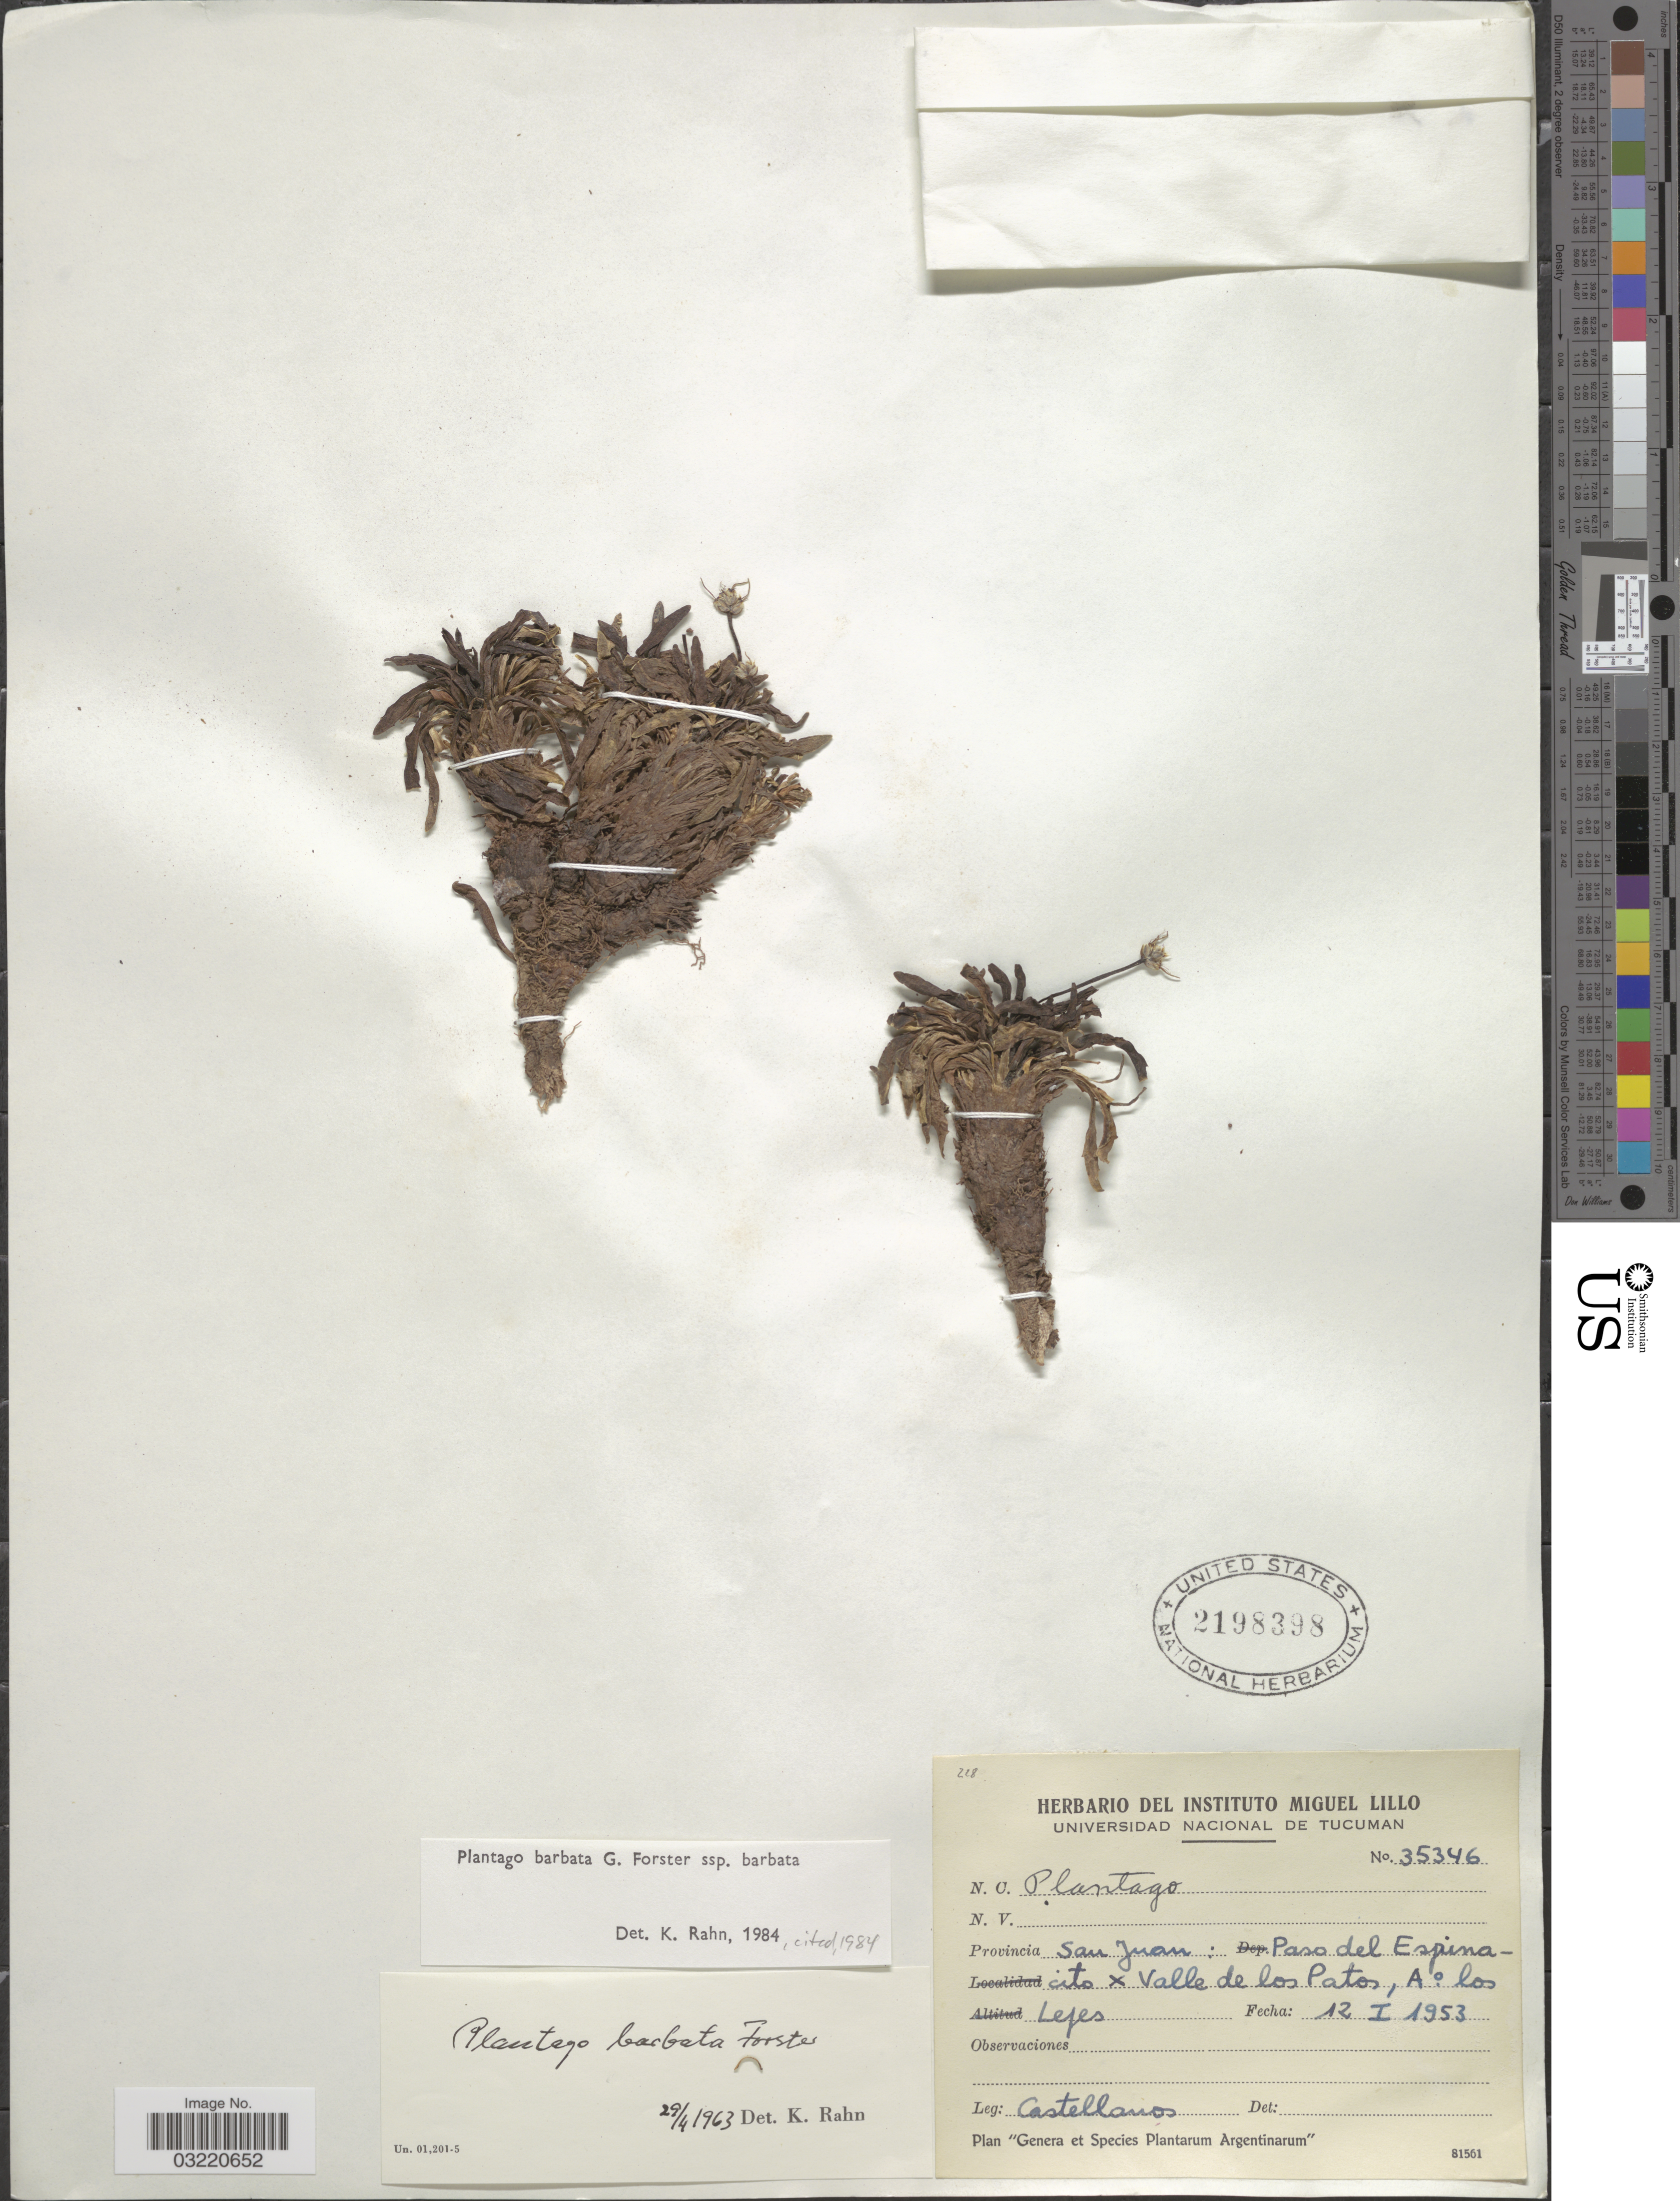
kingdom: Plantae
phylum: Tracheophyta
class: Magnoliopsida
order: Lamiales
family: Plantaginaceae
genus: Plantago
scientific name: Plantago barbata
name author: G. Forst.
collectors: -- Castellanos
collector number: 35346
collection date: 1953-01-12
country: Argentina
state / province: San Juan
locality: Paso del Espinacito. Valle de los Patos, A° los Lejes.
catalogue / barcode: US 2198398